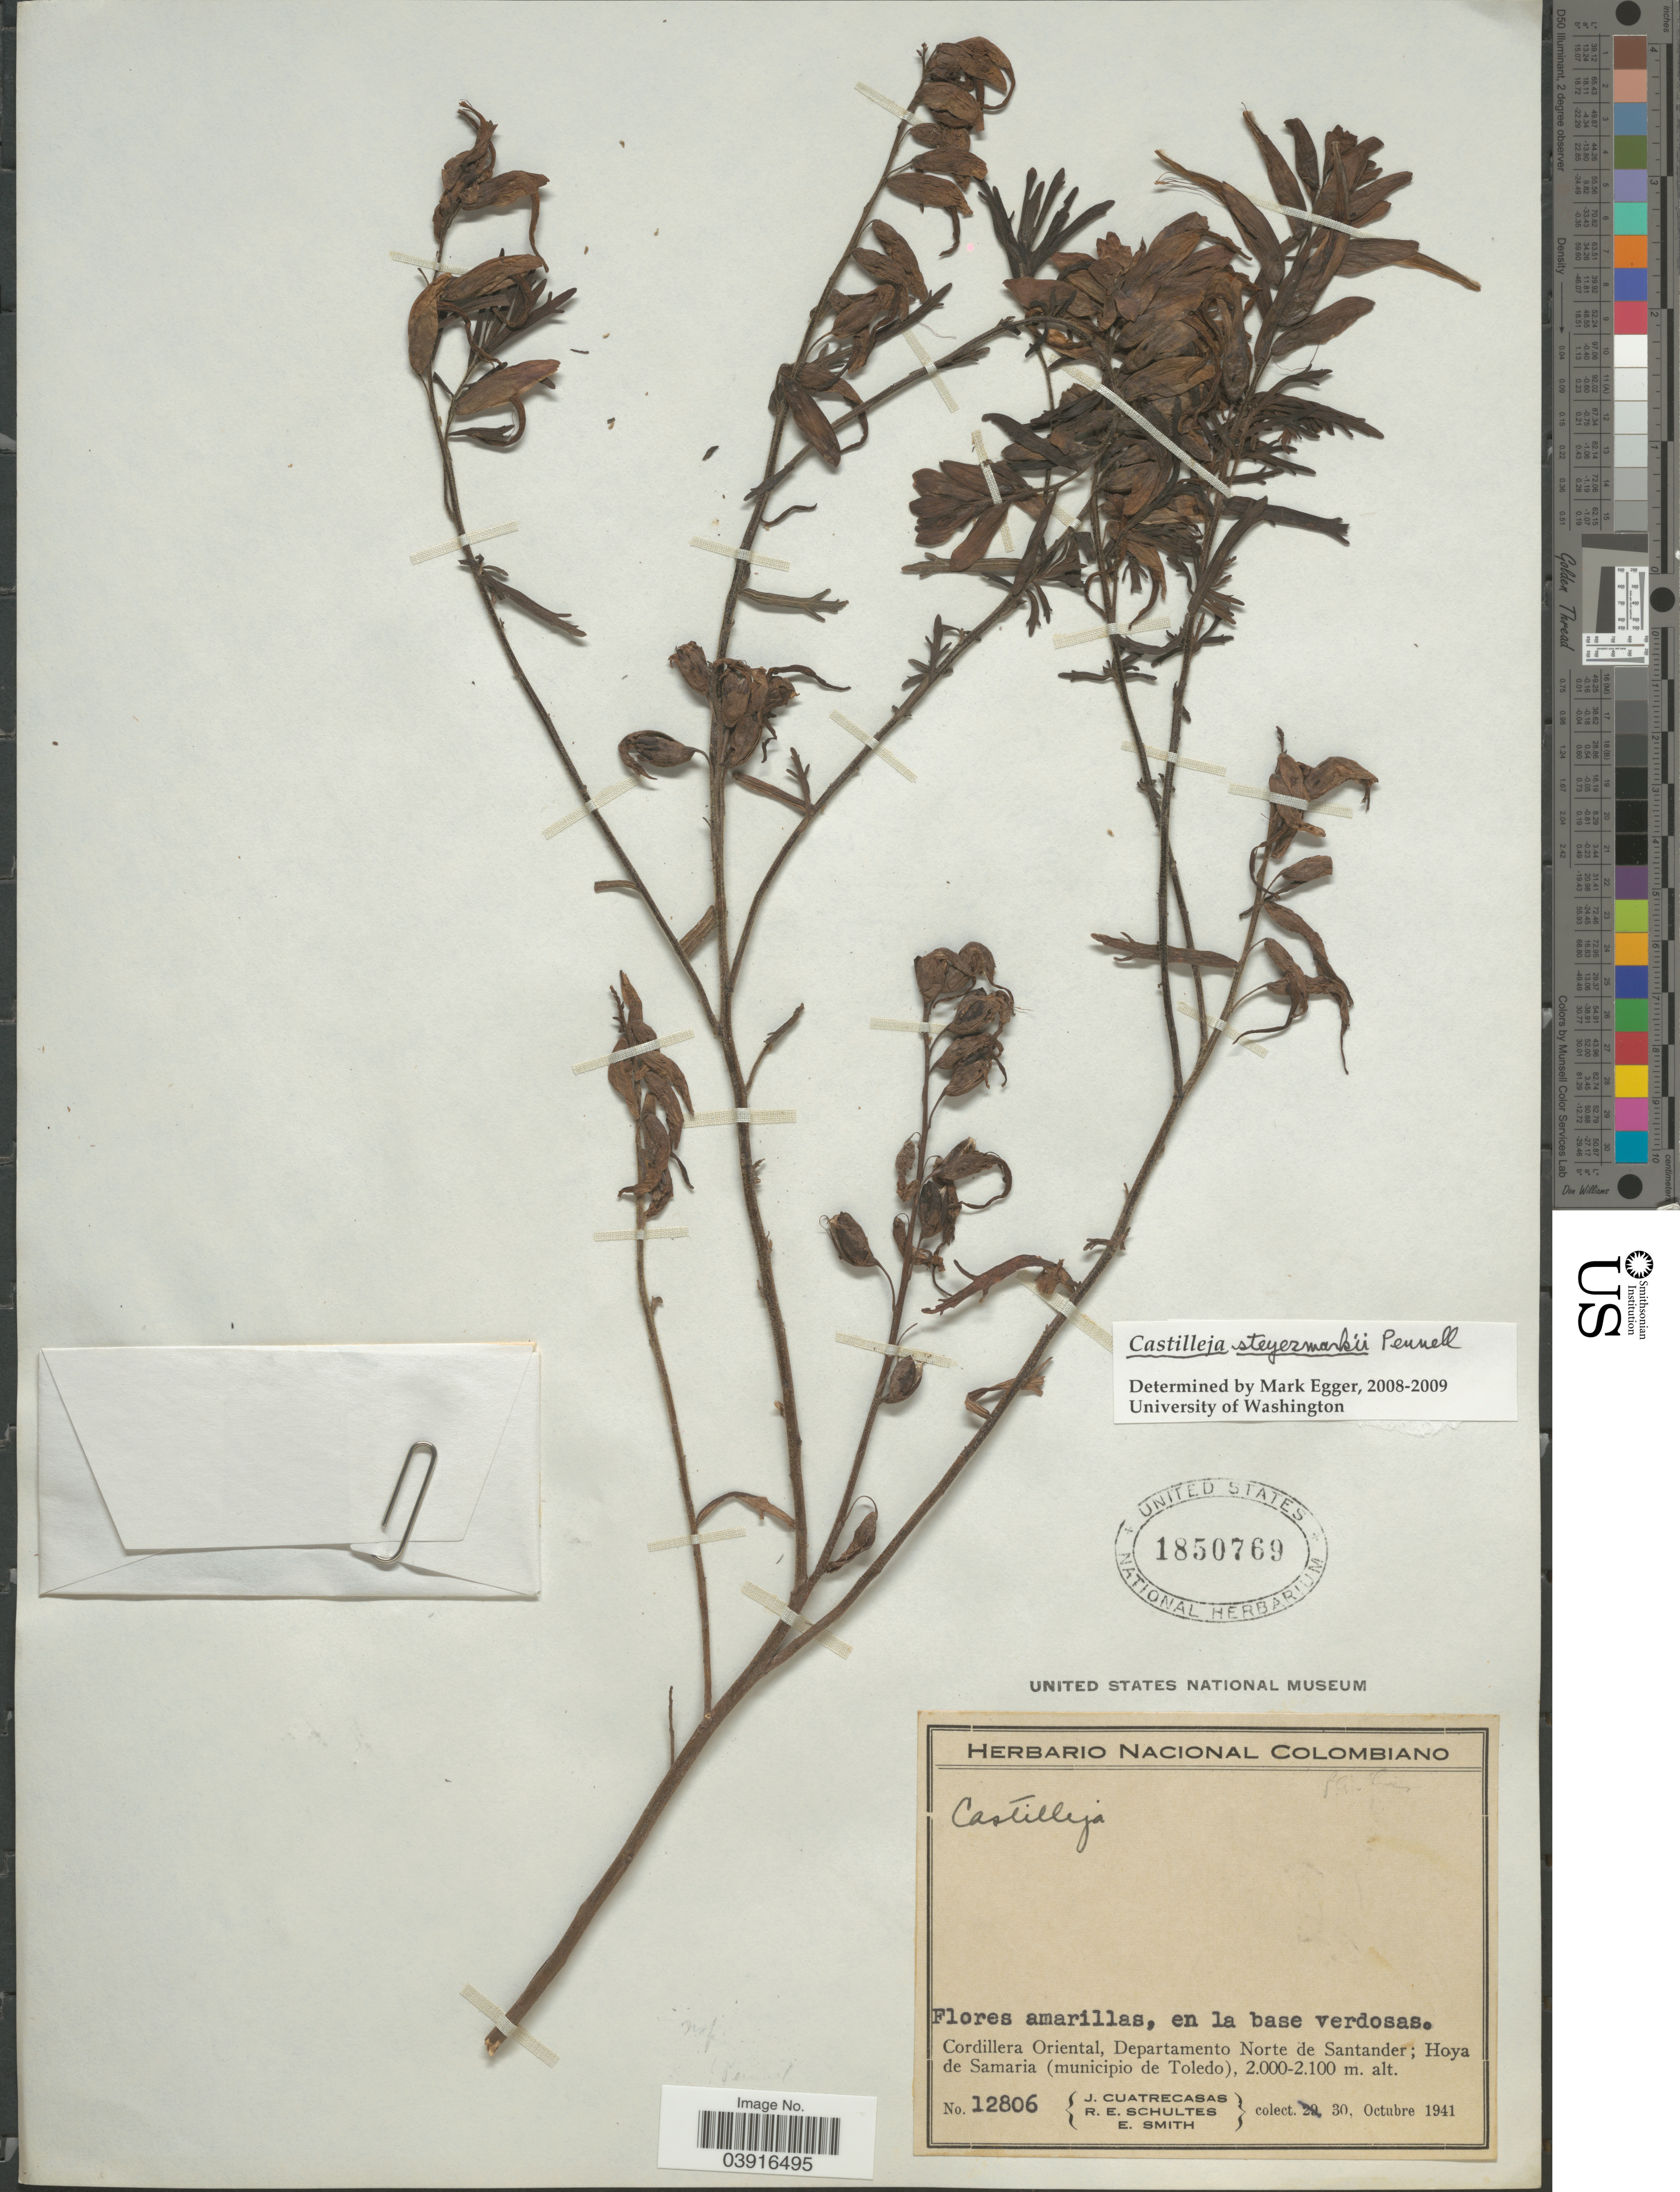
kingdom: Plantae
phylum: Tracheophyta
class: Magnoliopsida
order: Lamiales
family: Orobanchaceae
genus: Castilleja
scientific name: Castilleja steyermarkii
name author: Pennell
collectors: J. Cuatrecasas, R. E. Schultes & E. Smith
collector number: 12806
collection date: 1941-10-30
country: Colombia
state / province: Norte de Santander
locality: Cordillera Oriental, Departamento Norte de Santander; Hoya de Samaria (municipio de Toledo).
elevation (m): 2000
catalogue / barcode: US 1850769